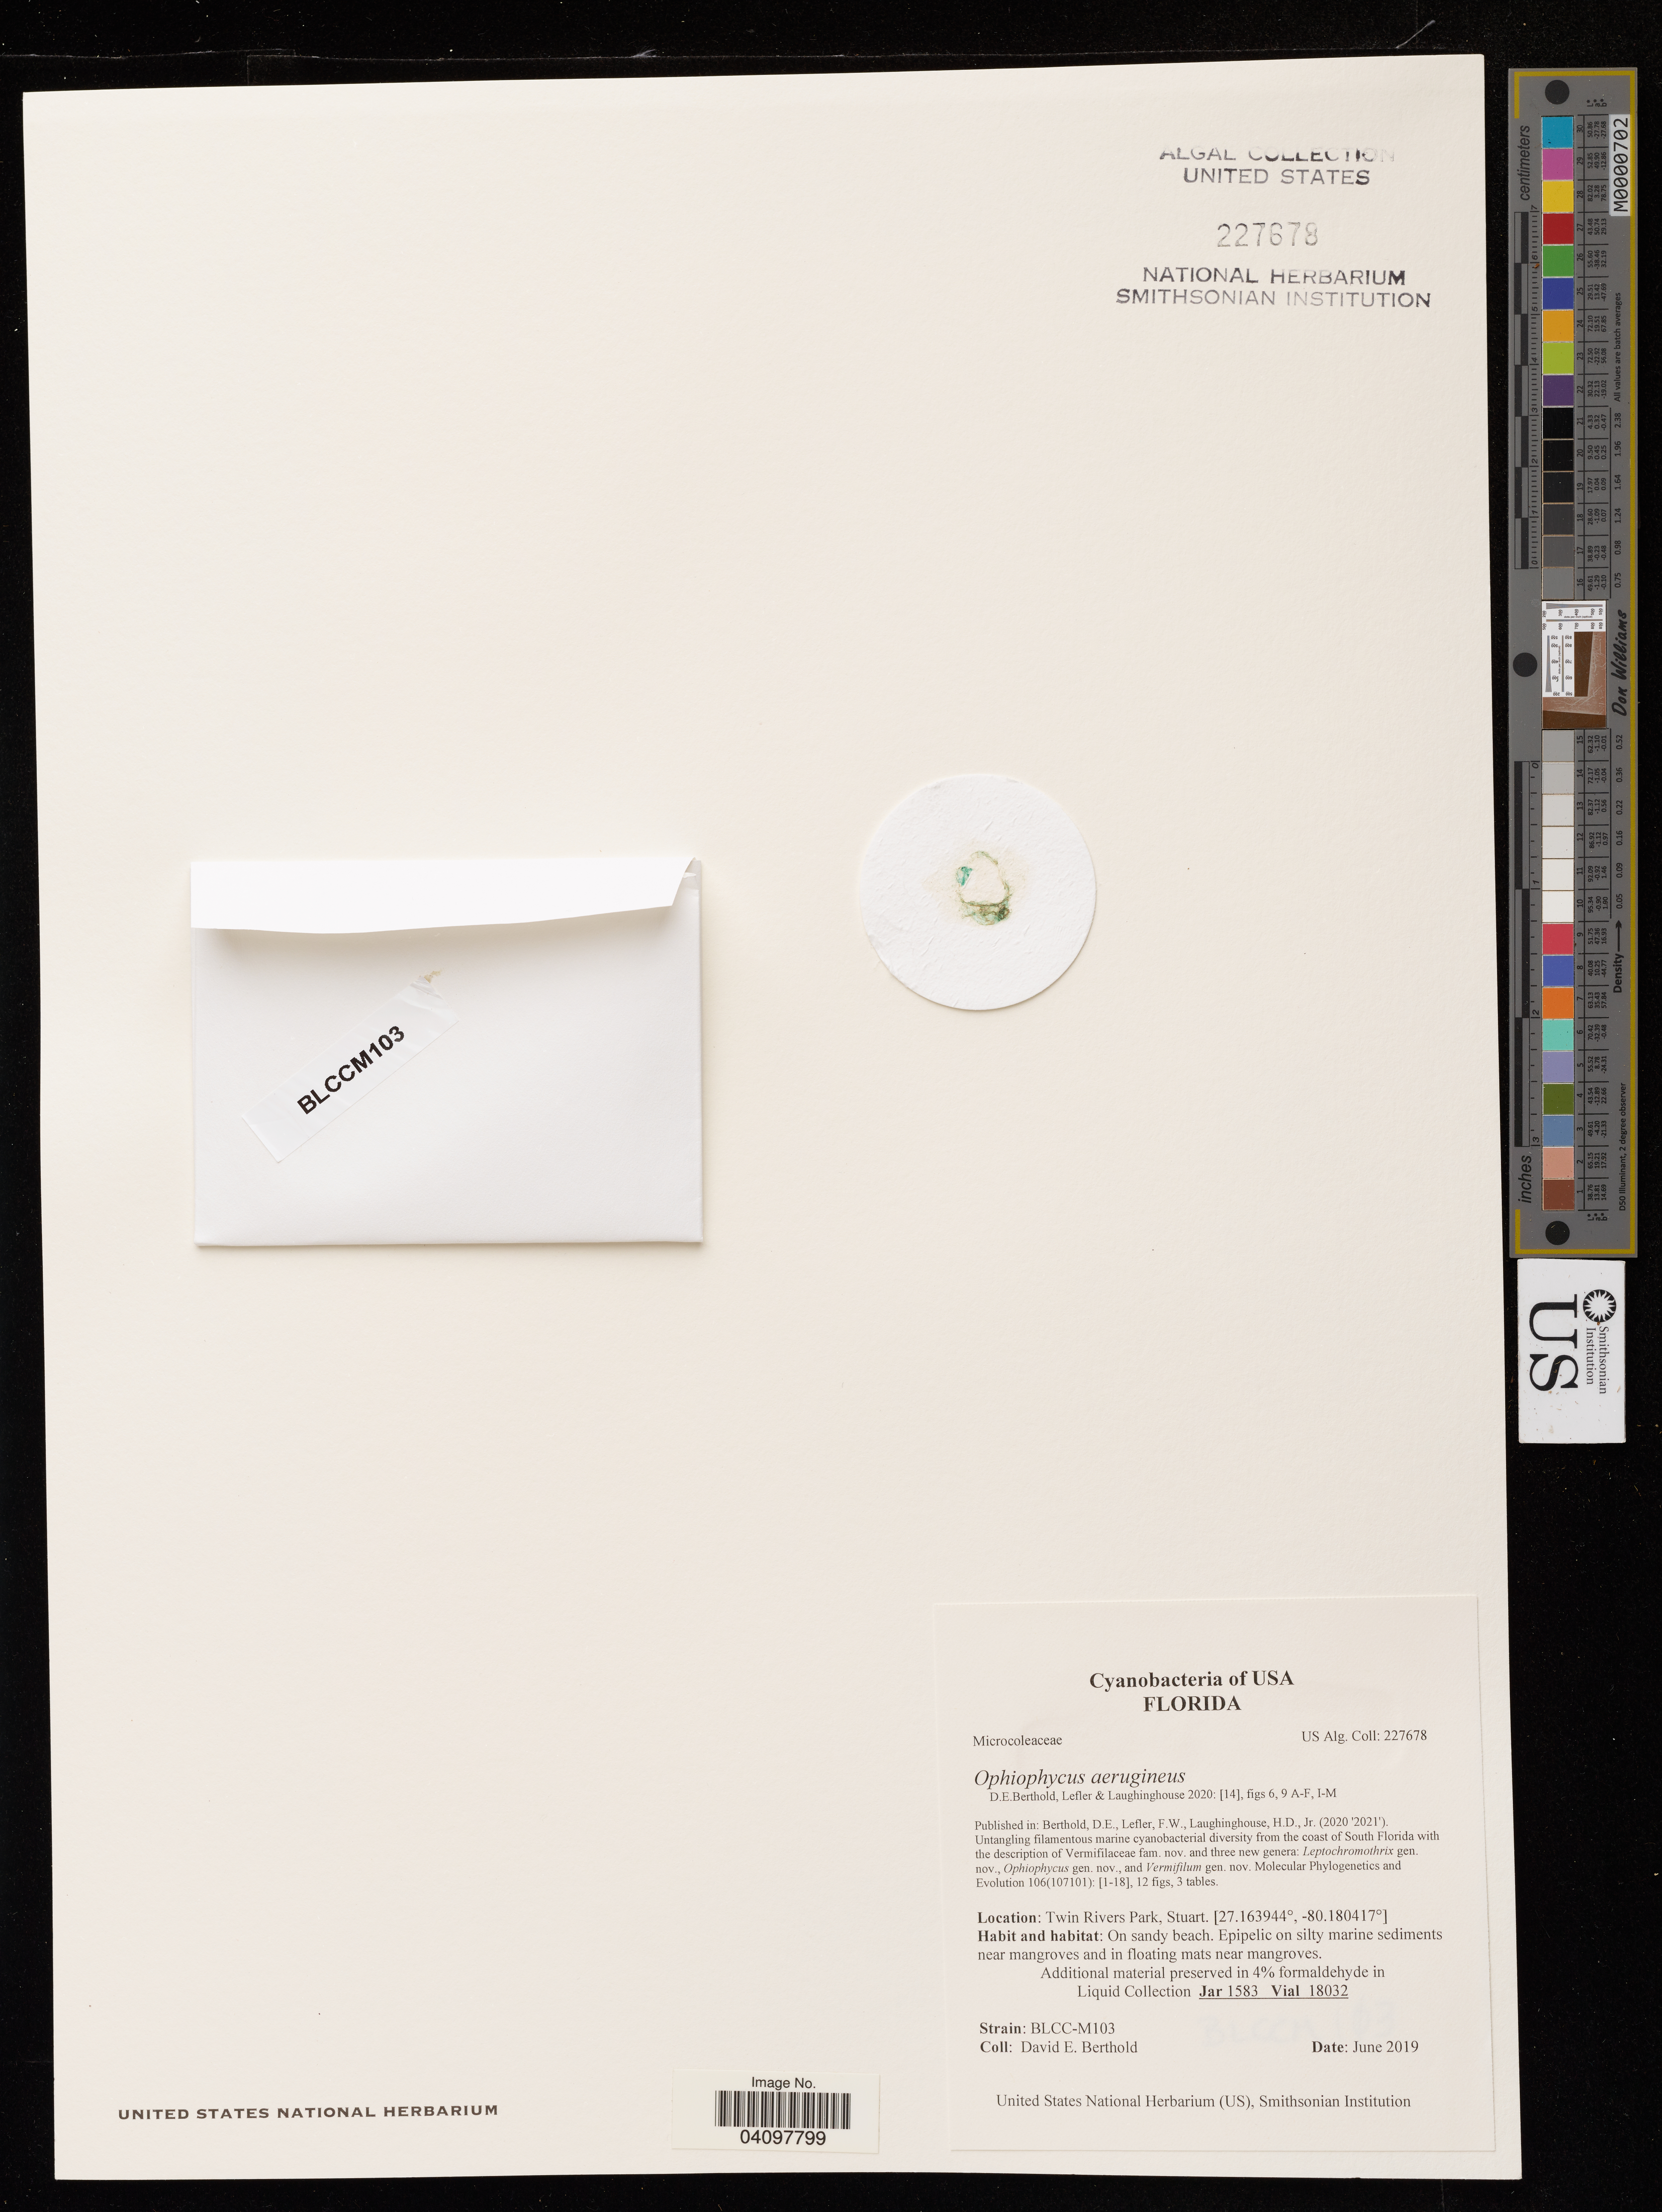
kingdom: Bacteria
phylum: Cyanobacteria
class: Cyanobacteriia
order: Cyanobacteriales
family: Microcoleaceae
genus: Ophiophycus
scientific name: Ophiophycus aerugineus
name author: D.E. Berthold et al.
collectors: D. Berthold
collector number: BLCC-M103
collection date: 2019-06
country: United States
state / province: Florida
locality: Twin Rivers Park, Stuart.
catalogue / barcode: US 227878